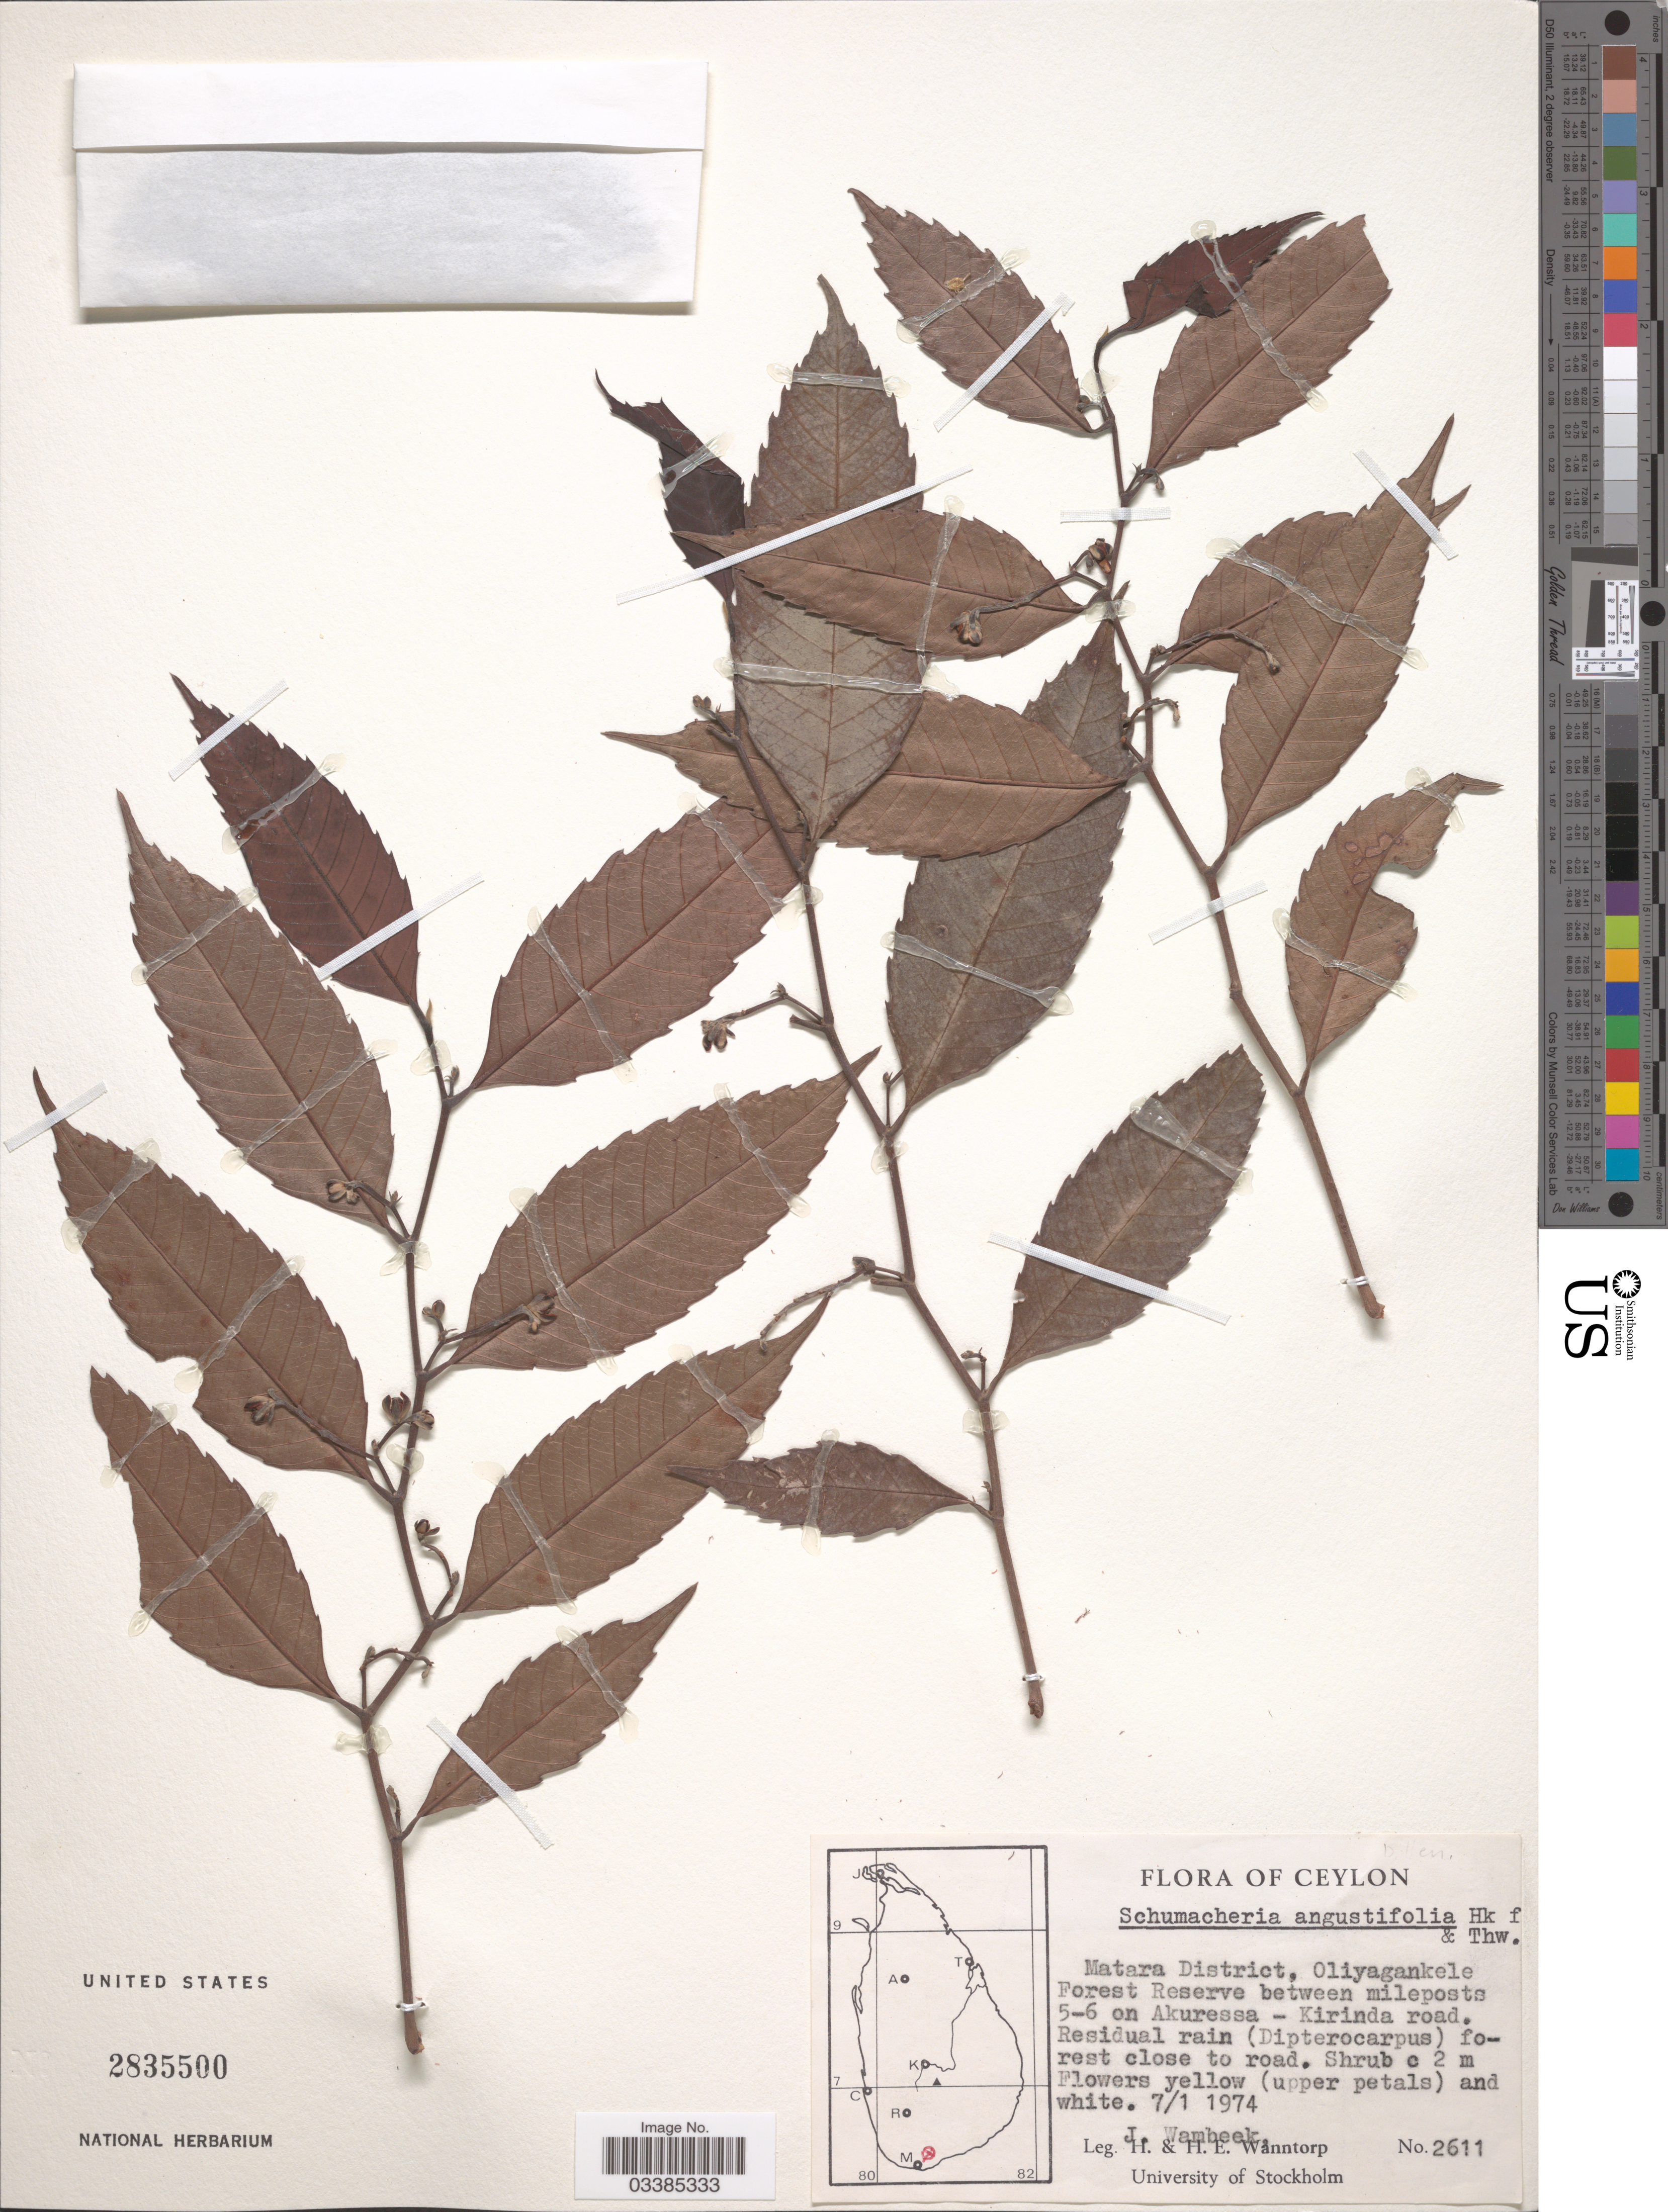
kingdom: Plantae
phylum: Tracheophyta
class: Magnoliopsida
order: Dilleniales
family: Dilleniaceae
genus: Schumacheria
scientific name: Schumacheria angustifolia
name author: Hook. f. & Thomson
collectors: J. Wambeek, H. Wanntorp & H. Wanntorp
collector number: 2611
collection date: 1974-01-07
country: Sri Lanka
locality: Ceylon. Matara District, Oliyagankele Forest Reserve between mileposts 5-6 on Akuressa - Kirinda road.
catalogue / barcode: US 2835500